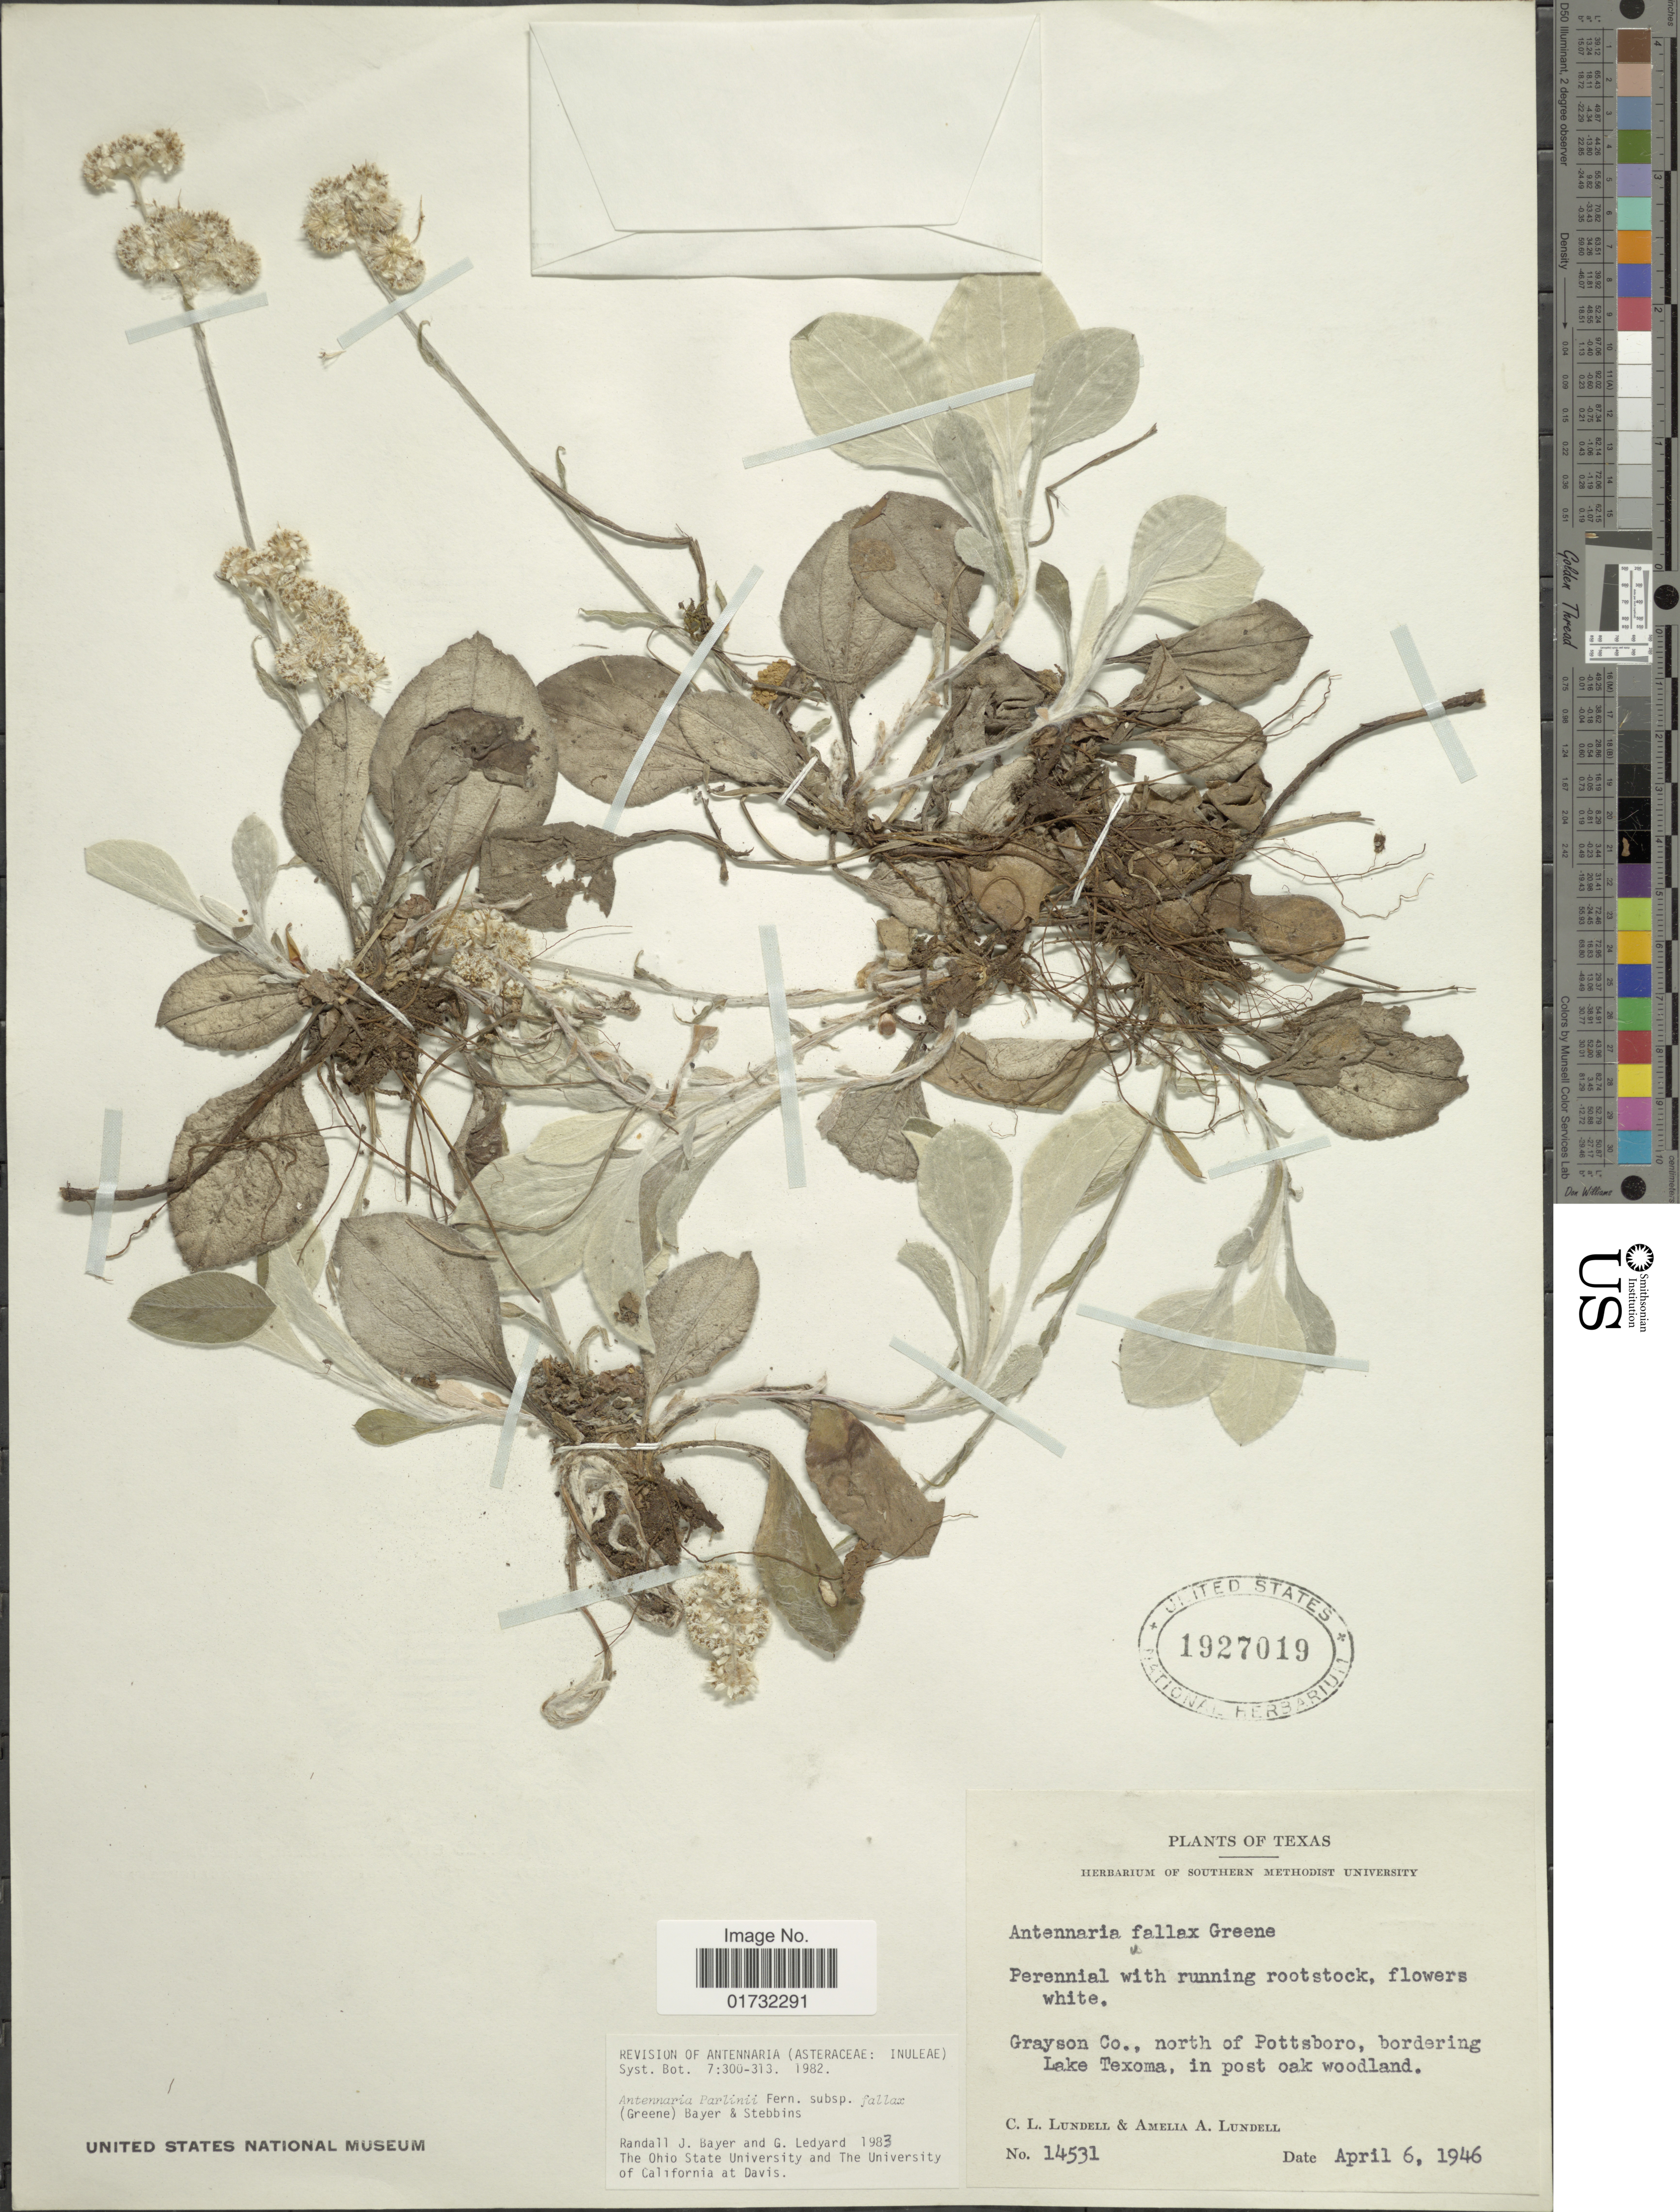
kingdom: Plantae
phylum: Tracheophyta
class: Magnoliopsida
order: Asterales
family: Asteraceae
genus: Antennaria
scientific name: Antennaria parlinii subsp. fallax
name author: (Greene) R.J. Bayer & Stebbins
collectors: C. L. Lundell & A. A. Lundell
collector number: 14531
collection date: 1946-04-06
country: United States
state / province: Texas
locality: Grayson Co., north of Pottsboro, bordering Lake Texoma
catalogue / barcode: US 1927019